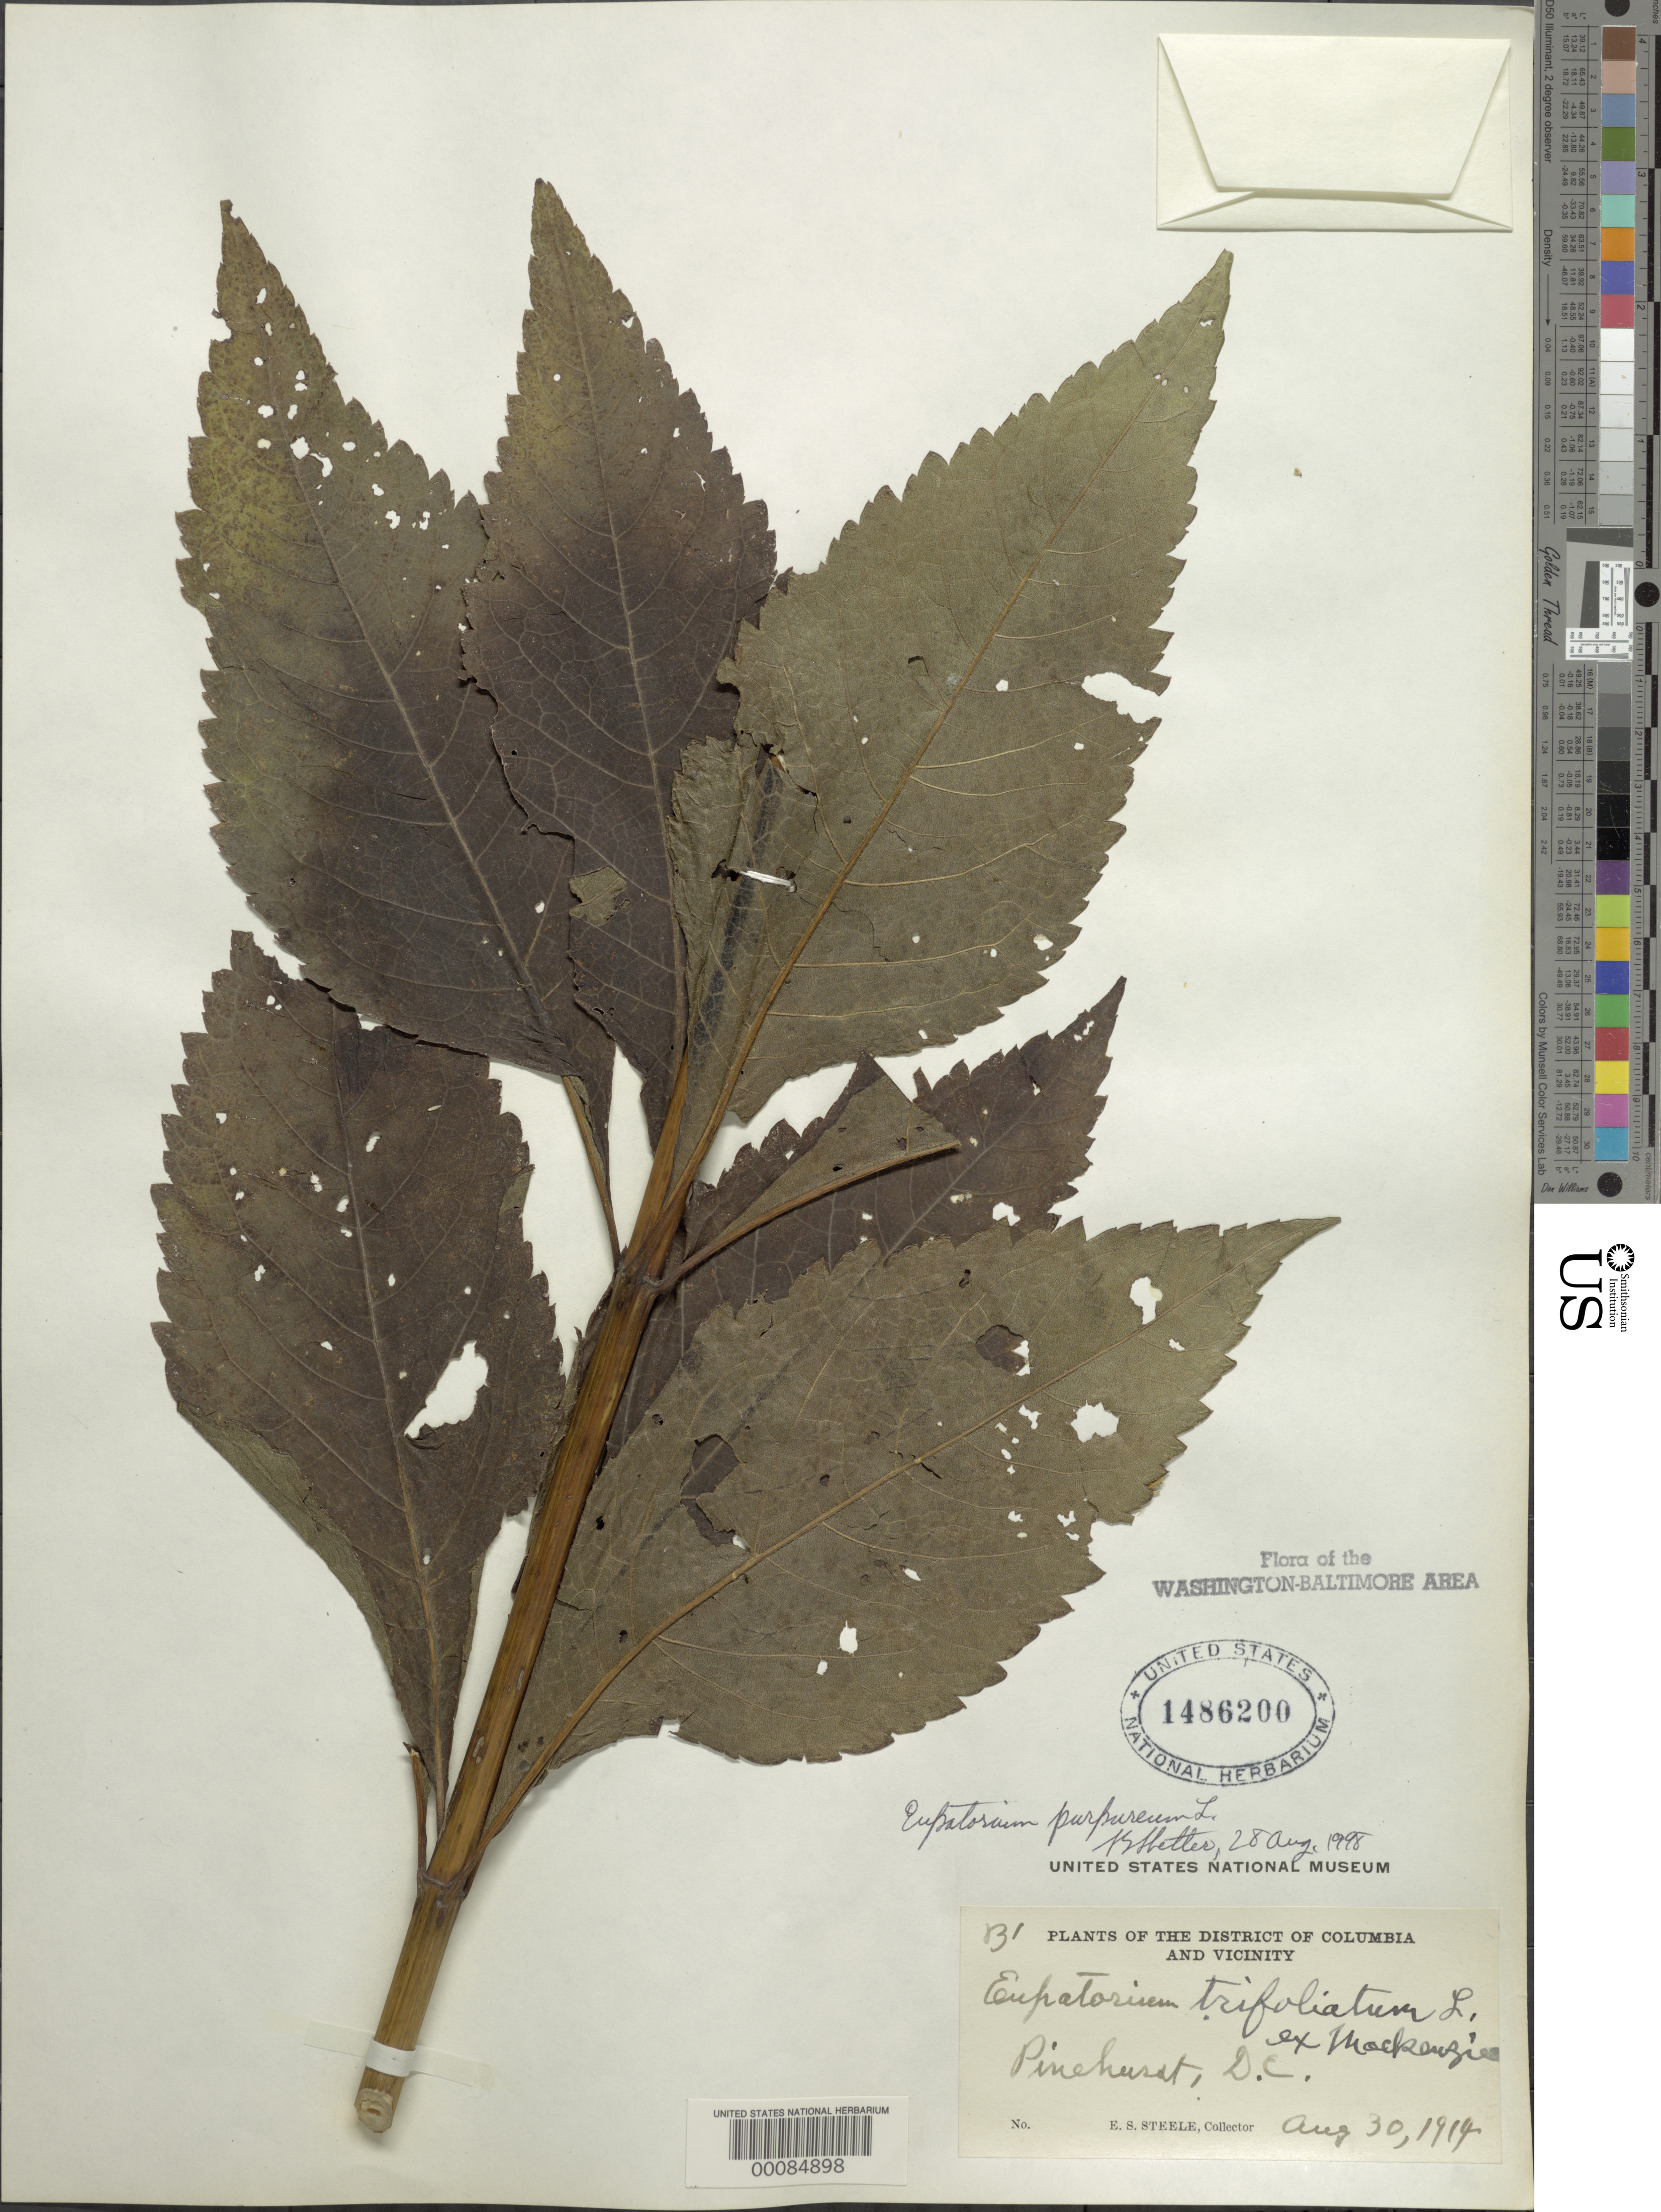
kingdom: Plantae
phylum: Tracheophyta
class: Magnoliopsida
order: Asterales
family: Asteraceae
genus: Eupatorium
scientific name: Eupatorium purpureum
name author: (L.) E.E. Lamont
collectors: E. Steele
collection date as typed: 30 Aug 1914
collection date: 1914-08-30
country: United States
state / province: District of Columbia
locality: Pinehurst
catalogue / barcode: US 1486200